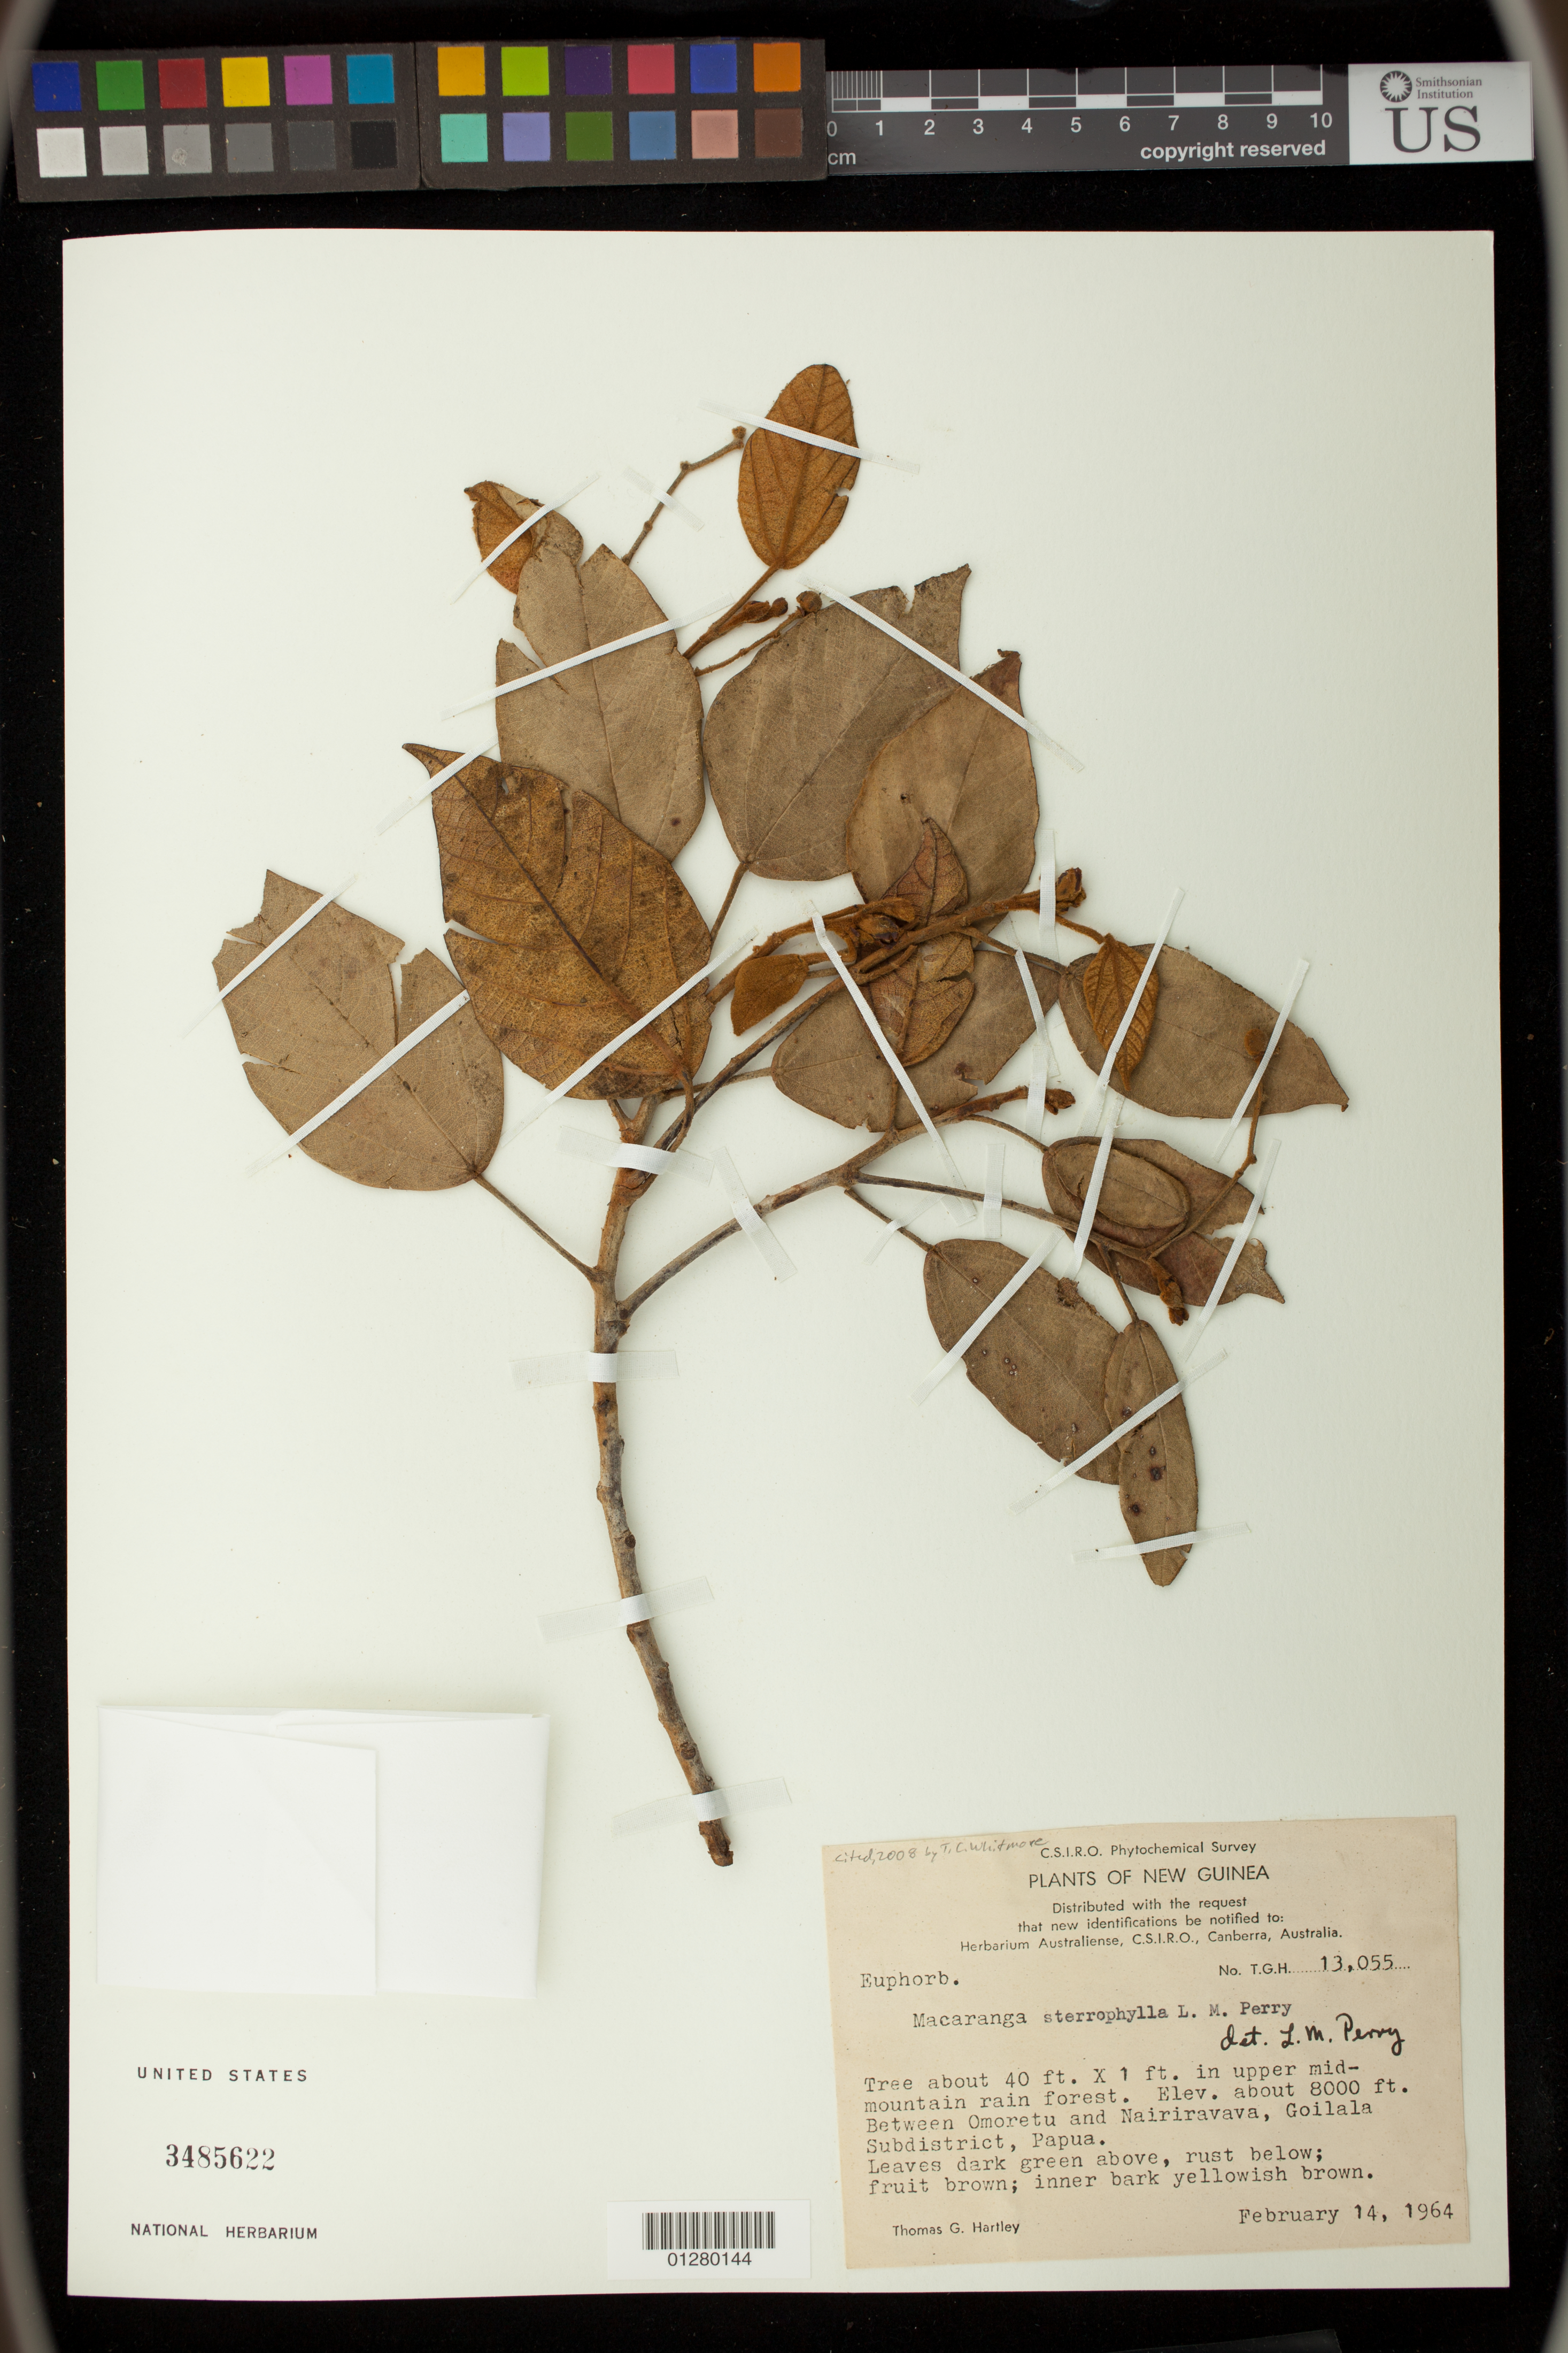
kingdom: Plantae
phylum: Tracheophyta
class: Magnoliopsida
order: Malpighiales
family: Euphorbiaceae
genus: Macaranga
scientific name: Macaranga sterrophylla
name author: L.M. Perry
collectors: T. G. Hartley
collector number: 13055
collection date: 1964-02-14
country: Papua New Guinea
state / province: Central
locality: Between Omoretu and Nairiravava, Goilala Subdistrict, Papua.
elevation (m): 2438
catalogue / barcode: US 3485622